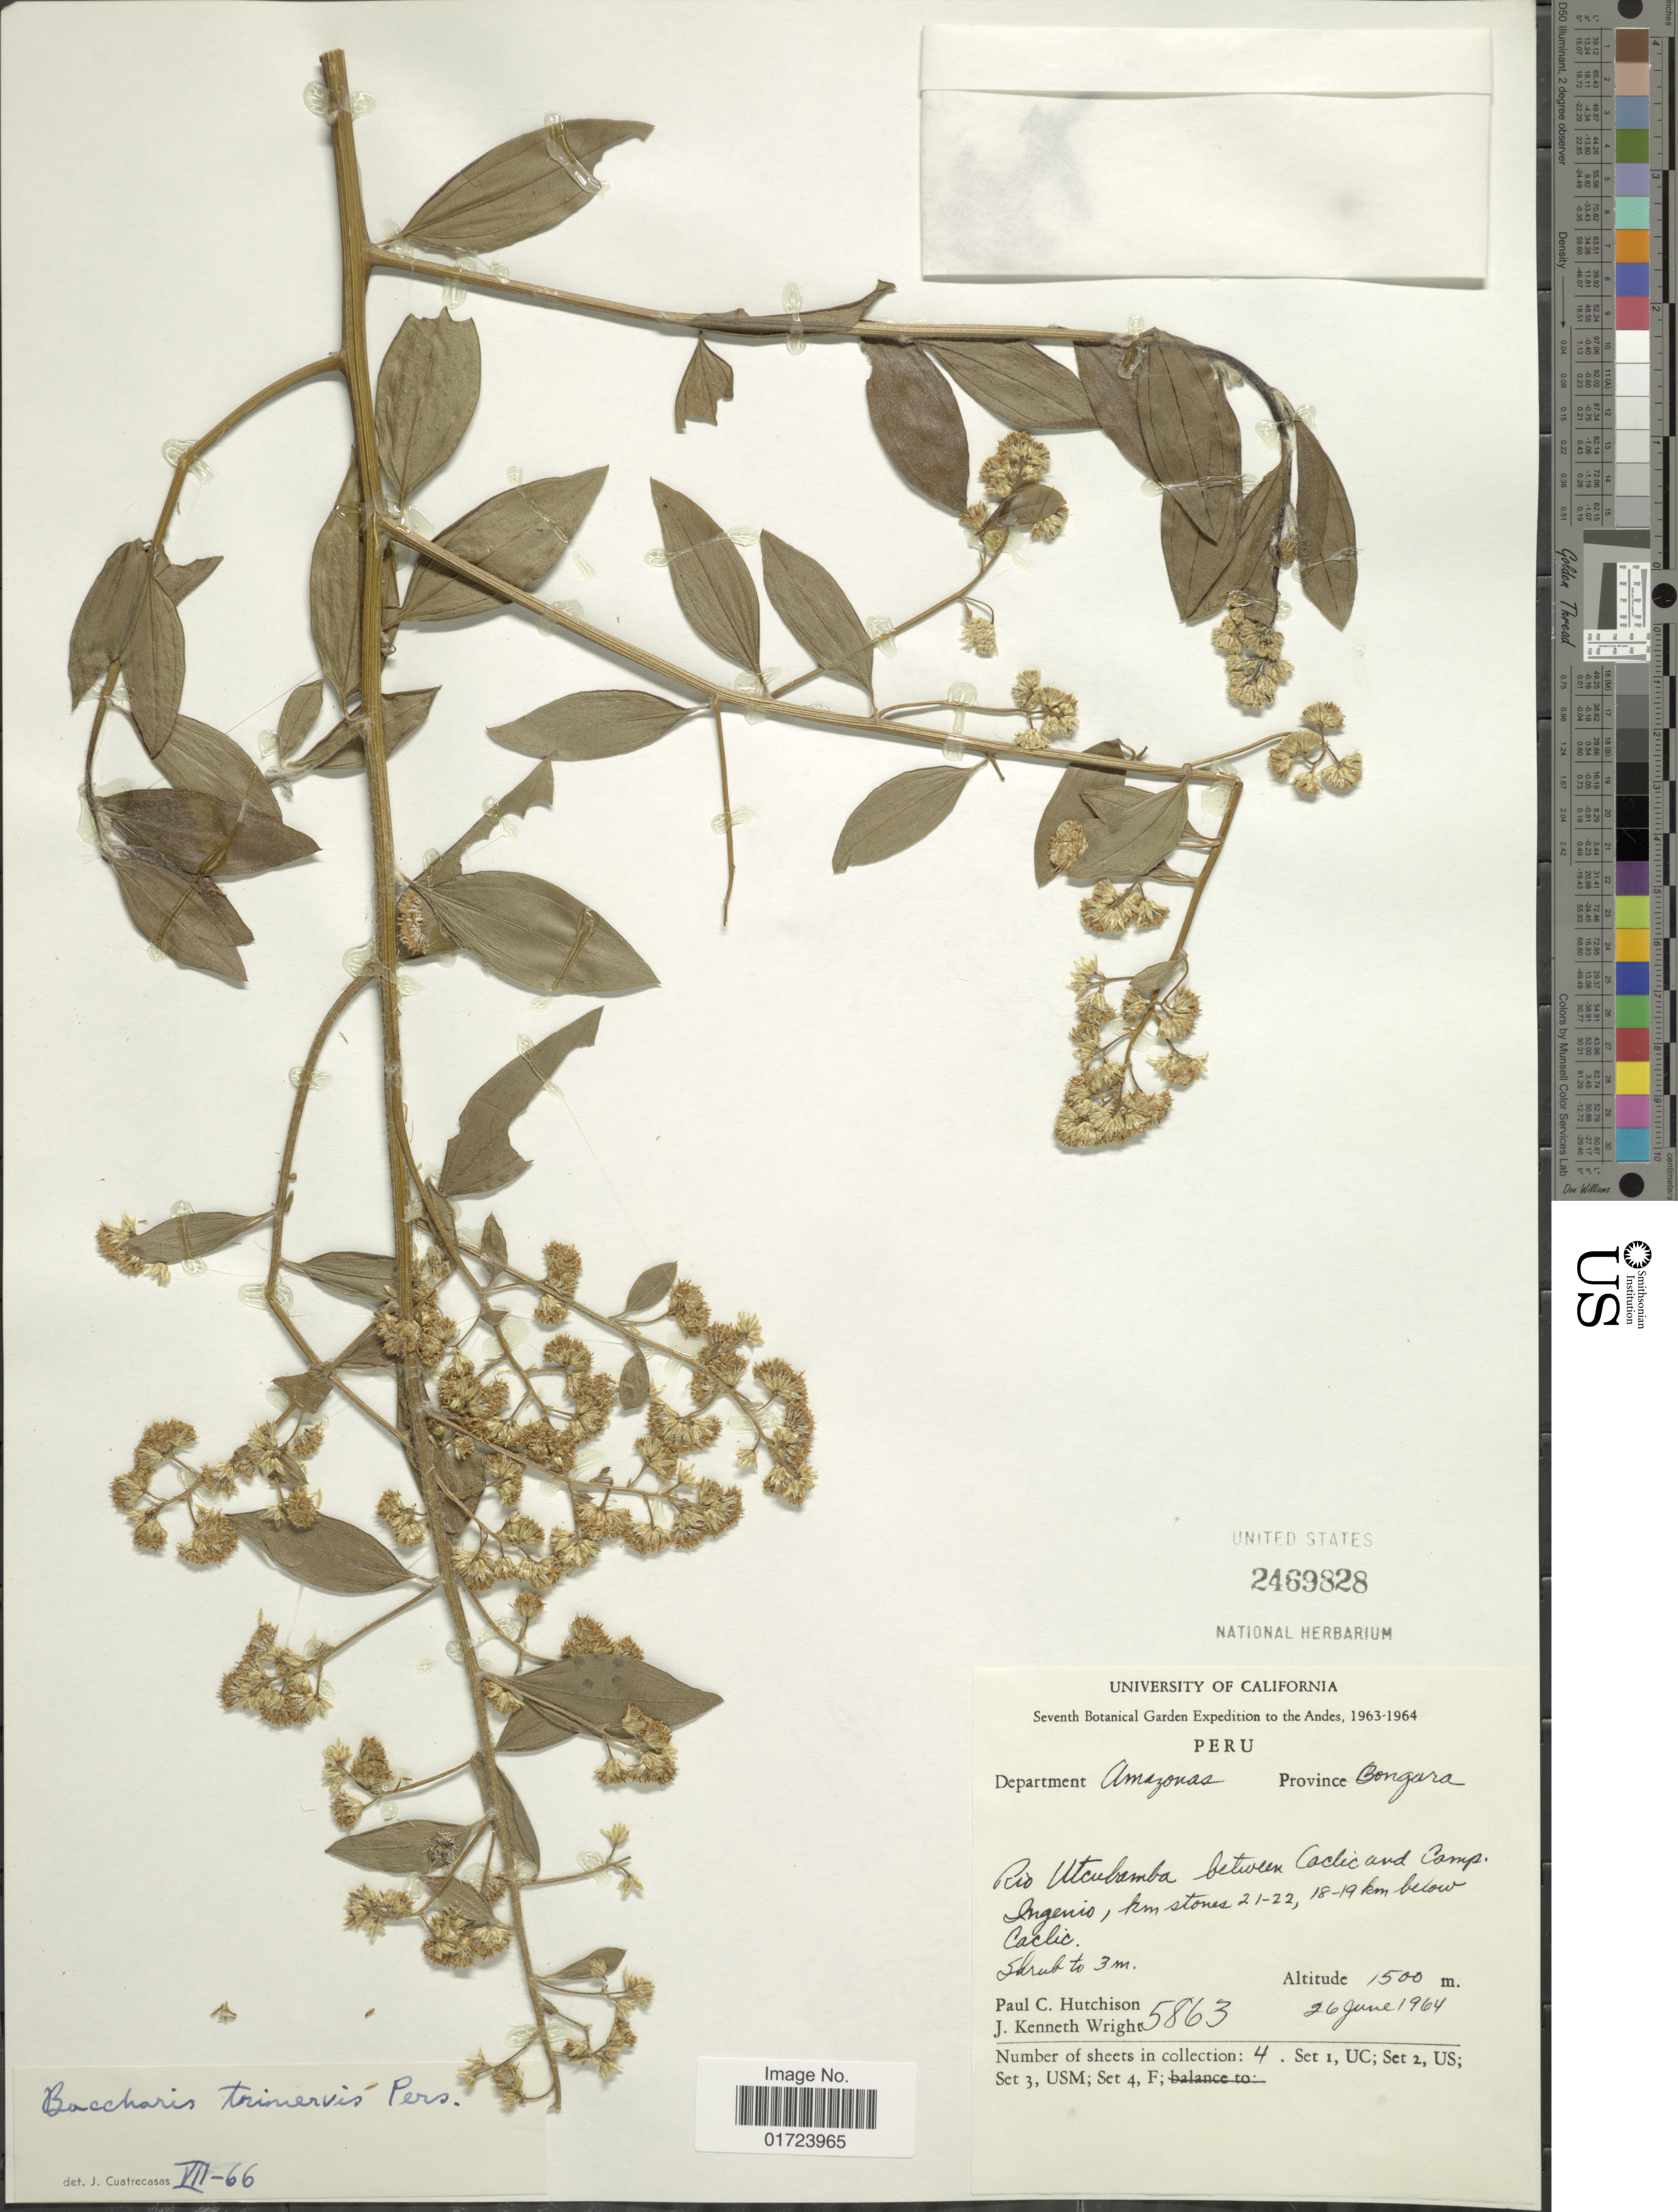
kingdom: Plantae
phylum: Tracheophyta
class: Magnoliopsida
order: Asterales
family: Asteraceae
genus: Baccharis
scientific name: Baccharis trinervis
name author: (Lam.) Pers.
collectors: P. C. Hutchison & J. K. Wright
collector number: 5863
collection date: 1964-06-26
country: Peru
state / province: Amazonas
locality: Department Amazonas, Province Bongara. Rio Utcabamba between Coclic and Camp, Ingenio , km stone 21-22, 18-19 km below Caclic.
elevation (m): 1500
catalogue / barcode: US 2469828